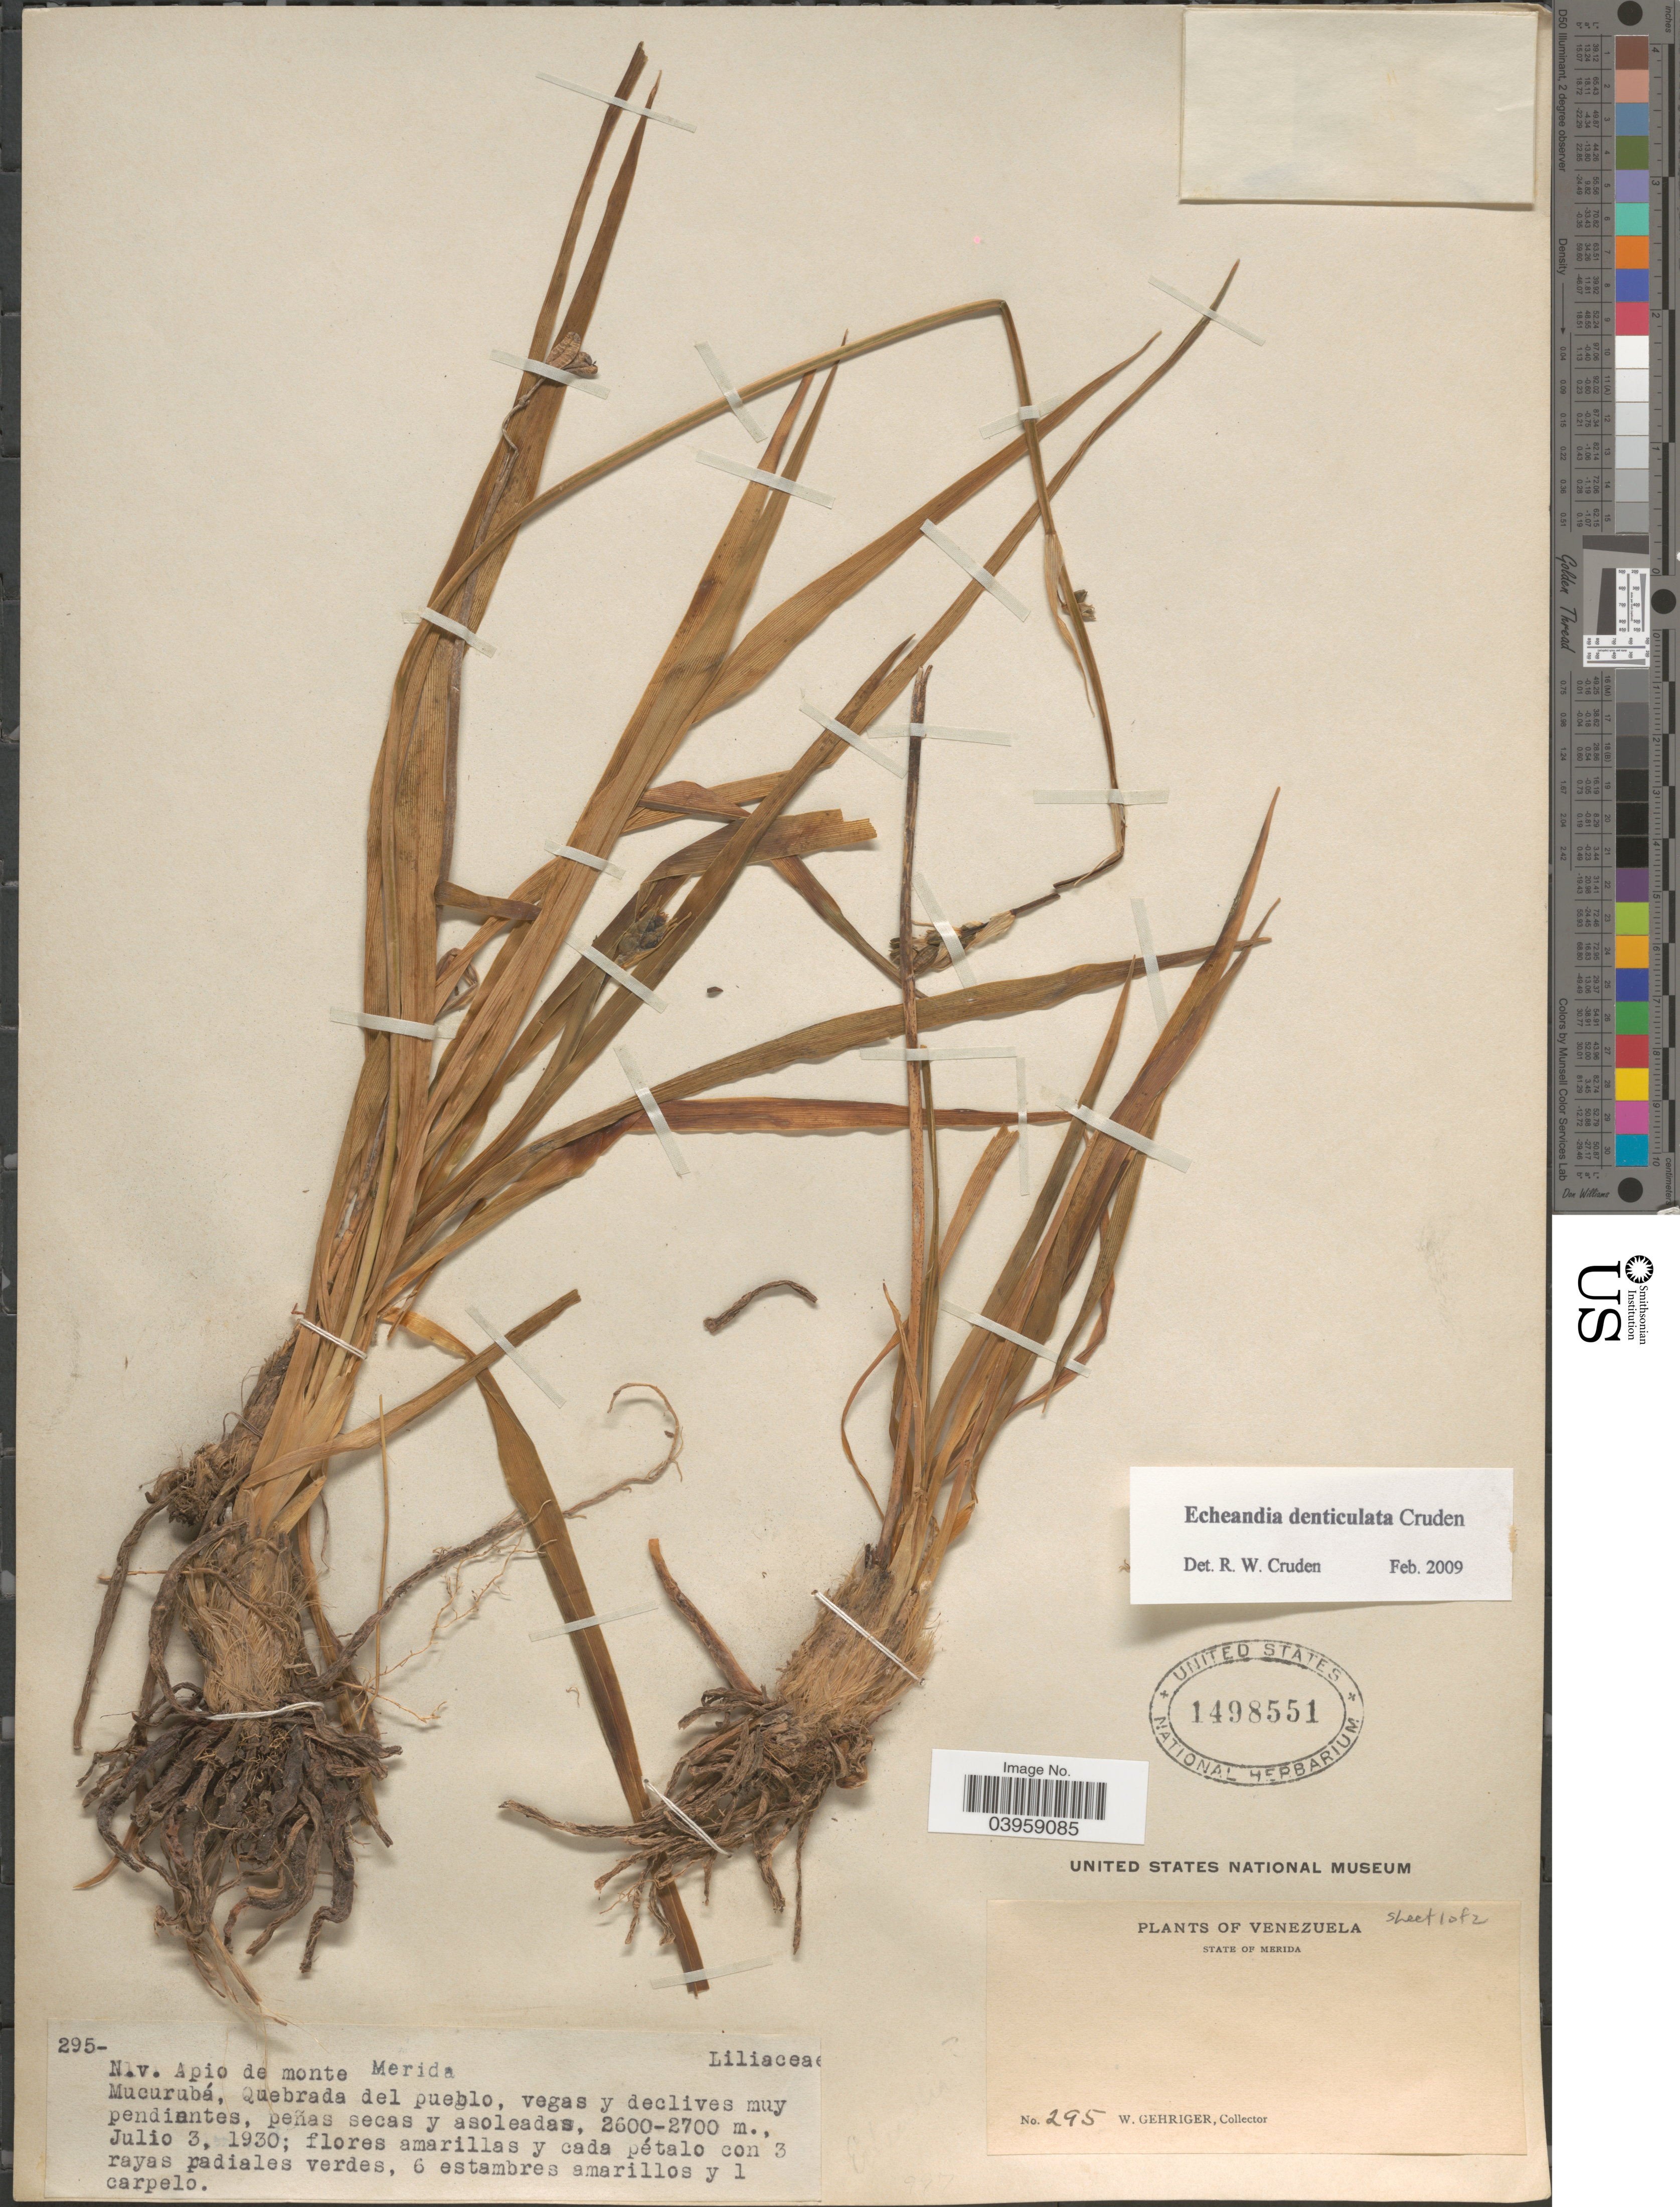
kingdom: Plantae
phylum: Tracheophyta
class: Liliopsida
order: Asparagales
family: Asparagaceae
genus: Echeandia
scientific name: Echeandia denticulata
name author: Cruden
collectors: W. Gehriger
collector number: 295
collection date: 1930-07-03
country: Venezuela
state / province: Merida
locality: Mucurubá.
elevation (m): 2600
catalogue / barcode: US 1498551